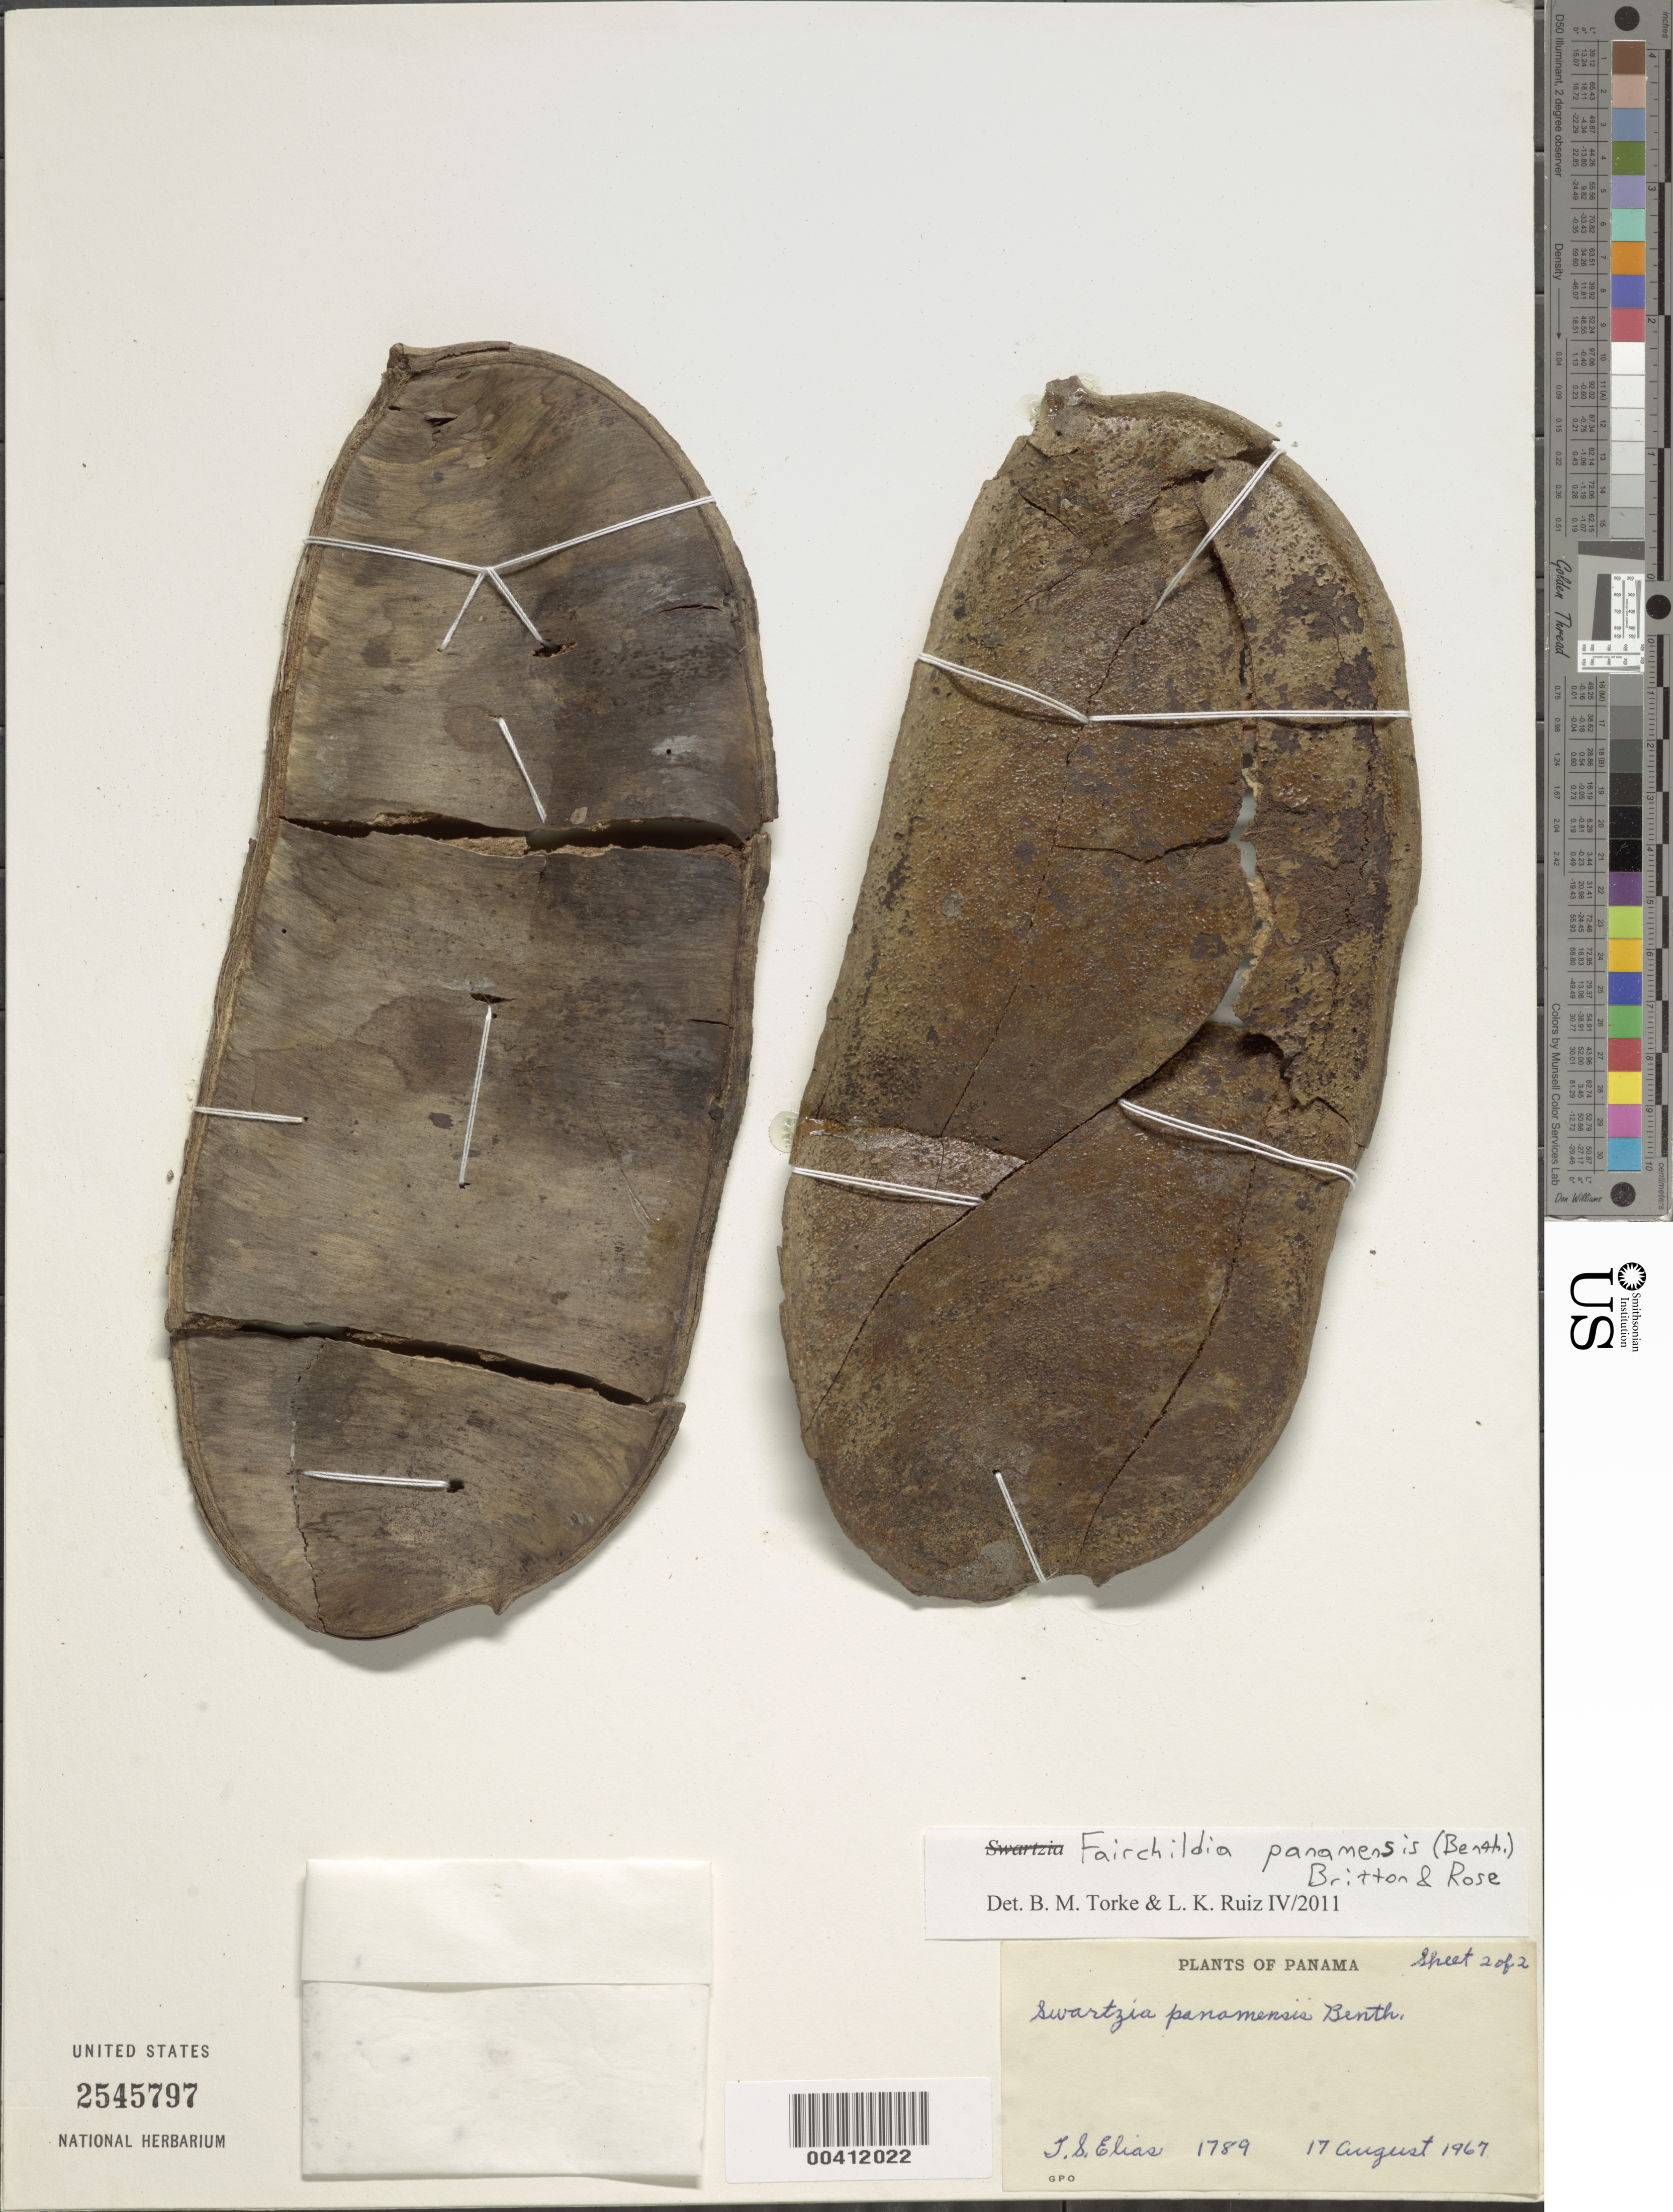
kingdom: Plantae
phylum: Tracheophyta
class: Magnoliopsida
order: Fabales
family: Fabaceae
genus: Fairchildia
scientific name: Fairchildia panamensis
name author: (Benth.) Britton & Rose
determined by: Torke, B. M.; Ruiz, L. K.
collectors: T. S. Elias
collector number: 1789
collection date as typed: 17 Aug 1967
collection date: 1967-08-17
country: Panama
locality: San Blas, headwaters of Rio Mulatupo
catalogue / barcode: US 2545797